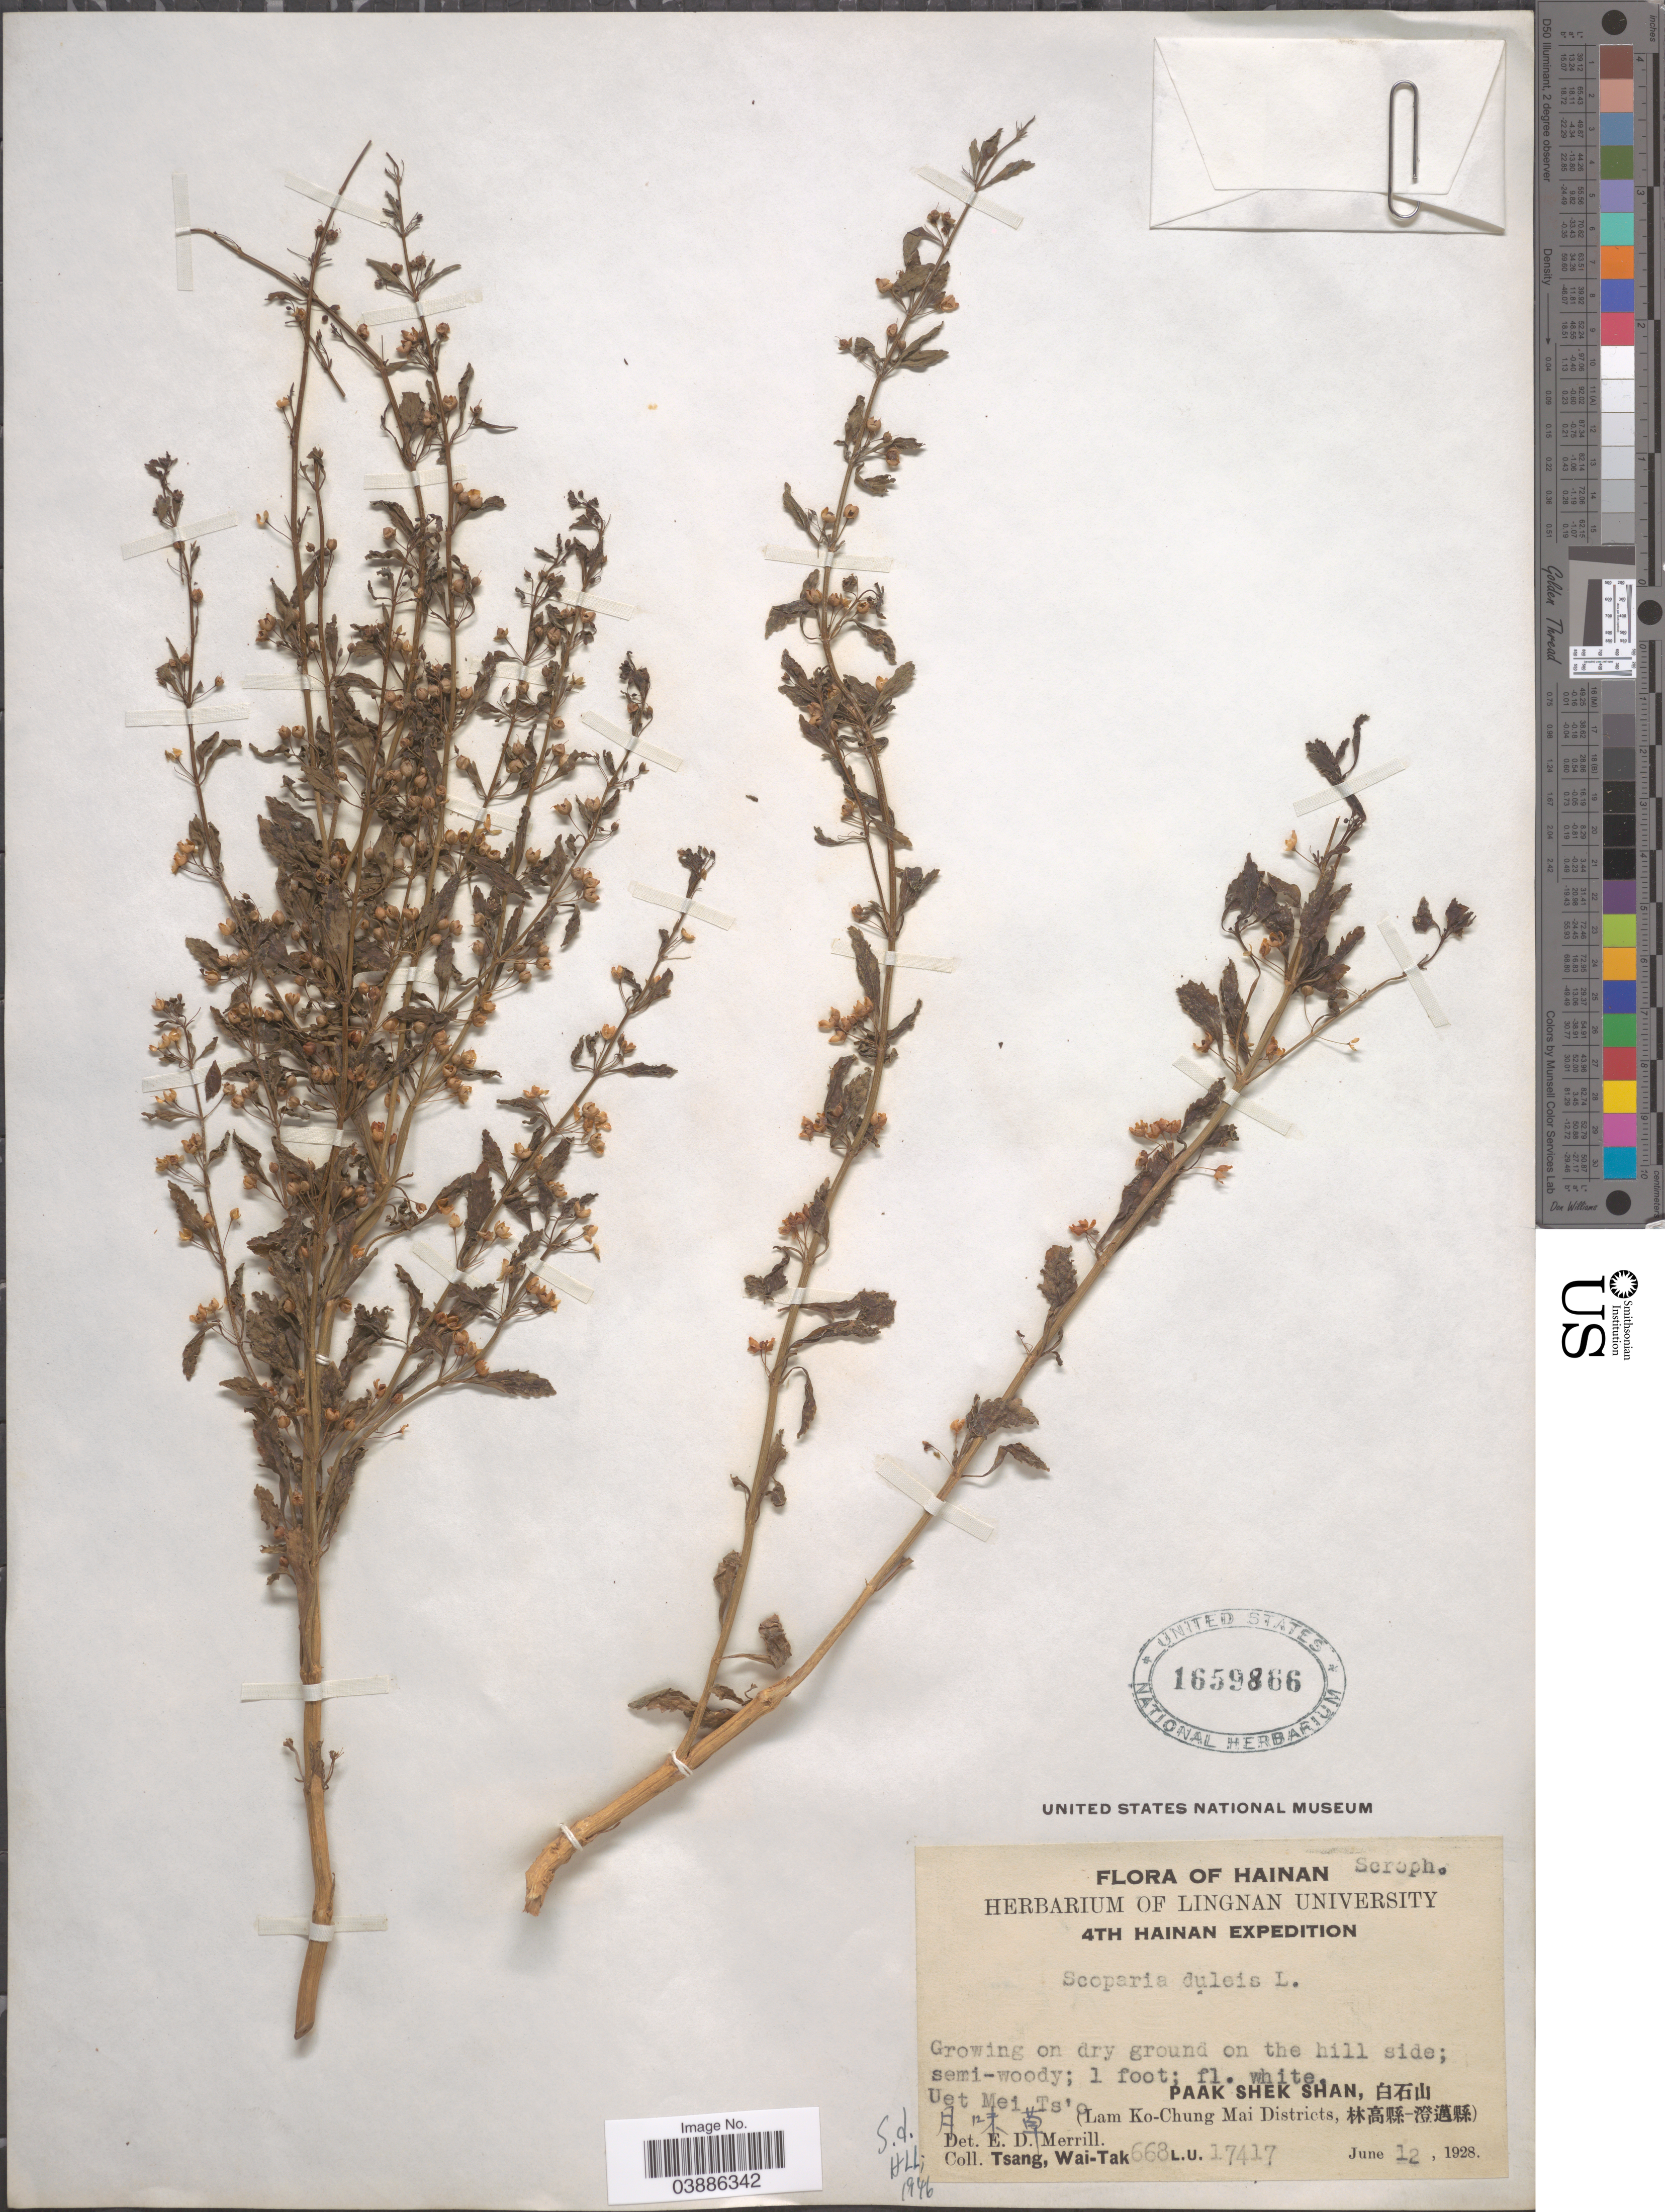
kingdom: Plantae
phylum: Tracheophyta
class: Magnoliopsida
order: Lamiales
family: Plantaginaceae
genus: Scoparia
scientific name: Scoparia dulcis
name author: L.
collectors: W. T. Tsang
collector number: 668 L.U. 17417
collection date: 1928-06-12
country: China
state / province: Hainan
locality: Uet Mei Ts'o. Paak Shek Shan, X. (Lam Ko-Chung Mai Districts, X).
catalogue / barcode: US 1659866